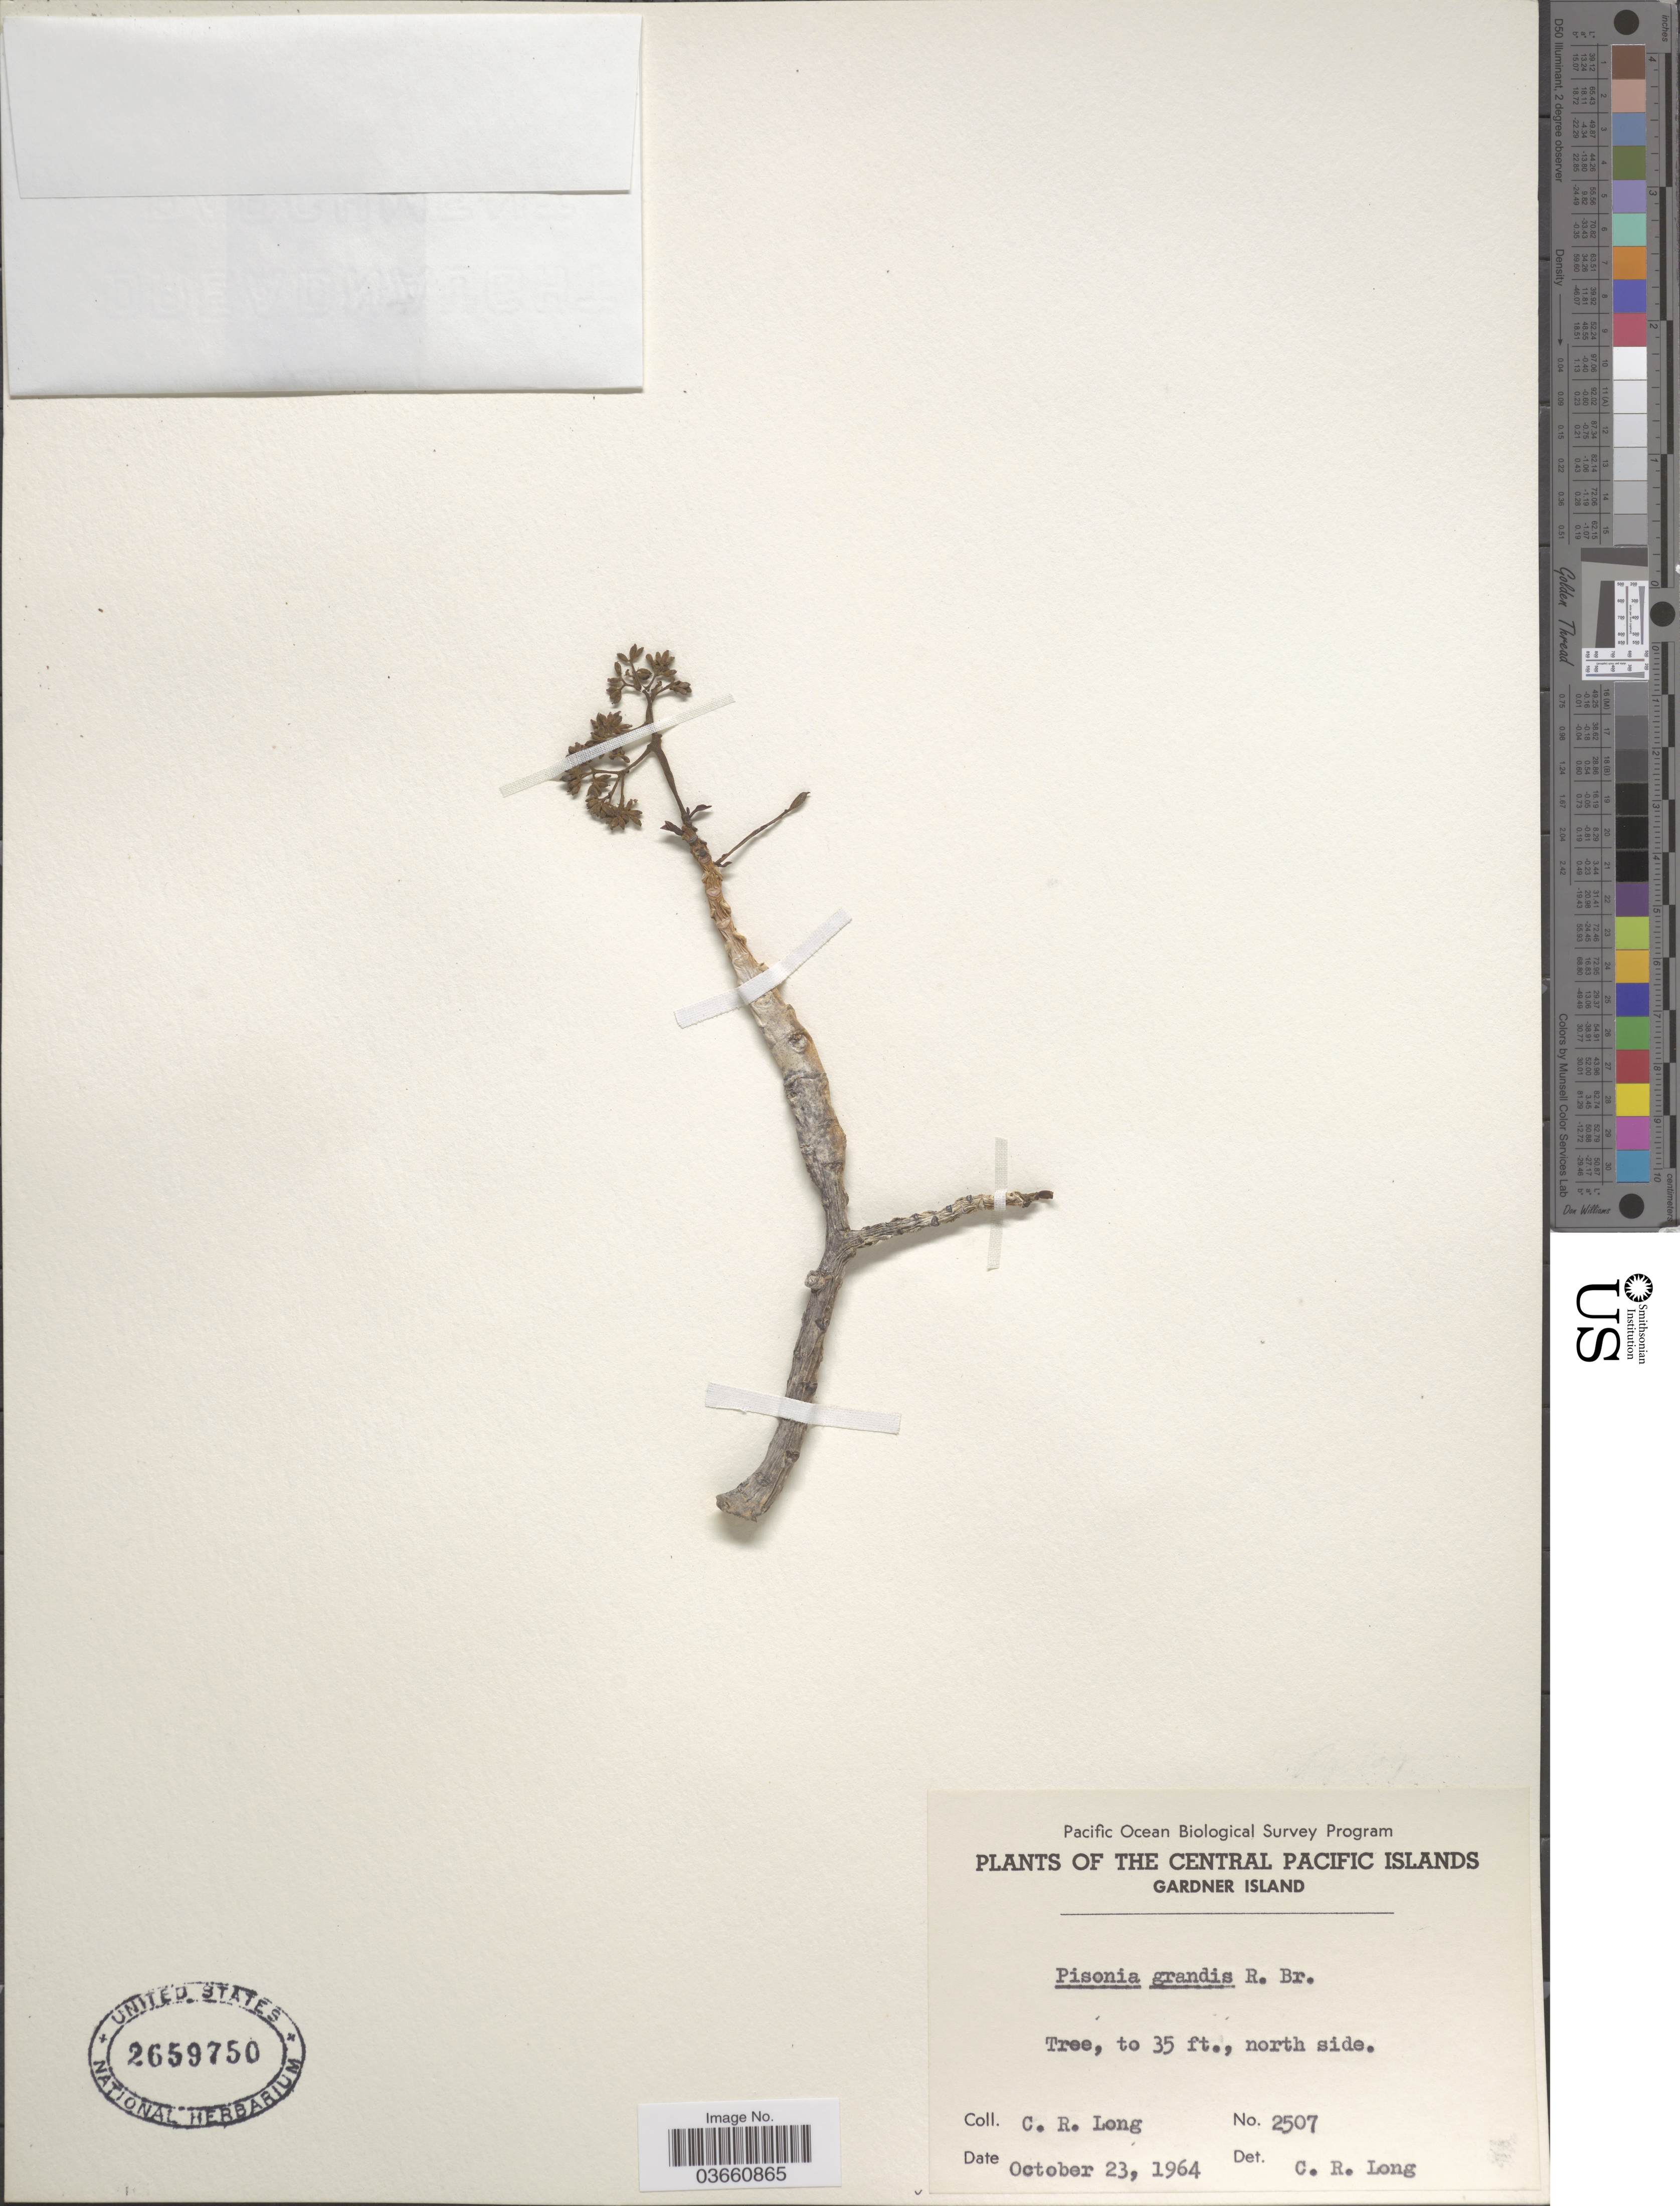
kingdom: Plantae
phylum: Tracheophyta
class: Magnoliopsida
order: Caryophyllales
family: Nyctaginaceae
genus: Pisonia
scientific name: Pisonia grandis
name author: R. Br.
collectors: C. R. Long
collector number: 2507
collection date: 1964-10-23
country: Kiribati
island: Nikumaroro [Gardner] Atoll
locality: Central Pacific Islands. Gardner Island.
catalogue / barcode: US 2659750